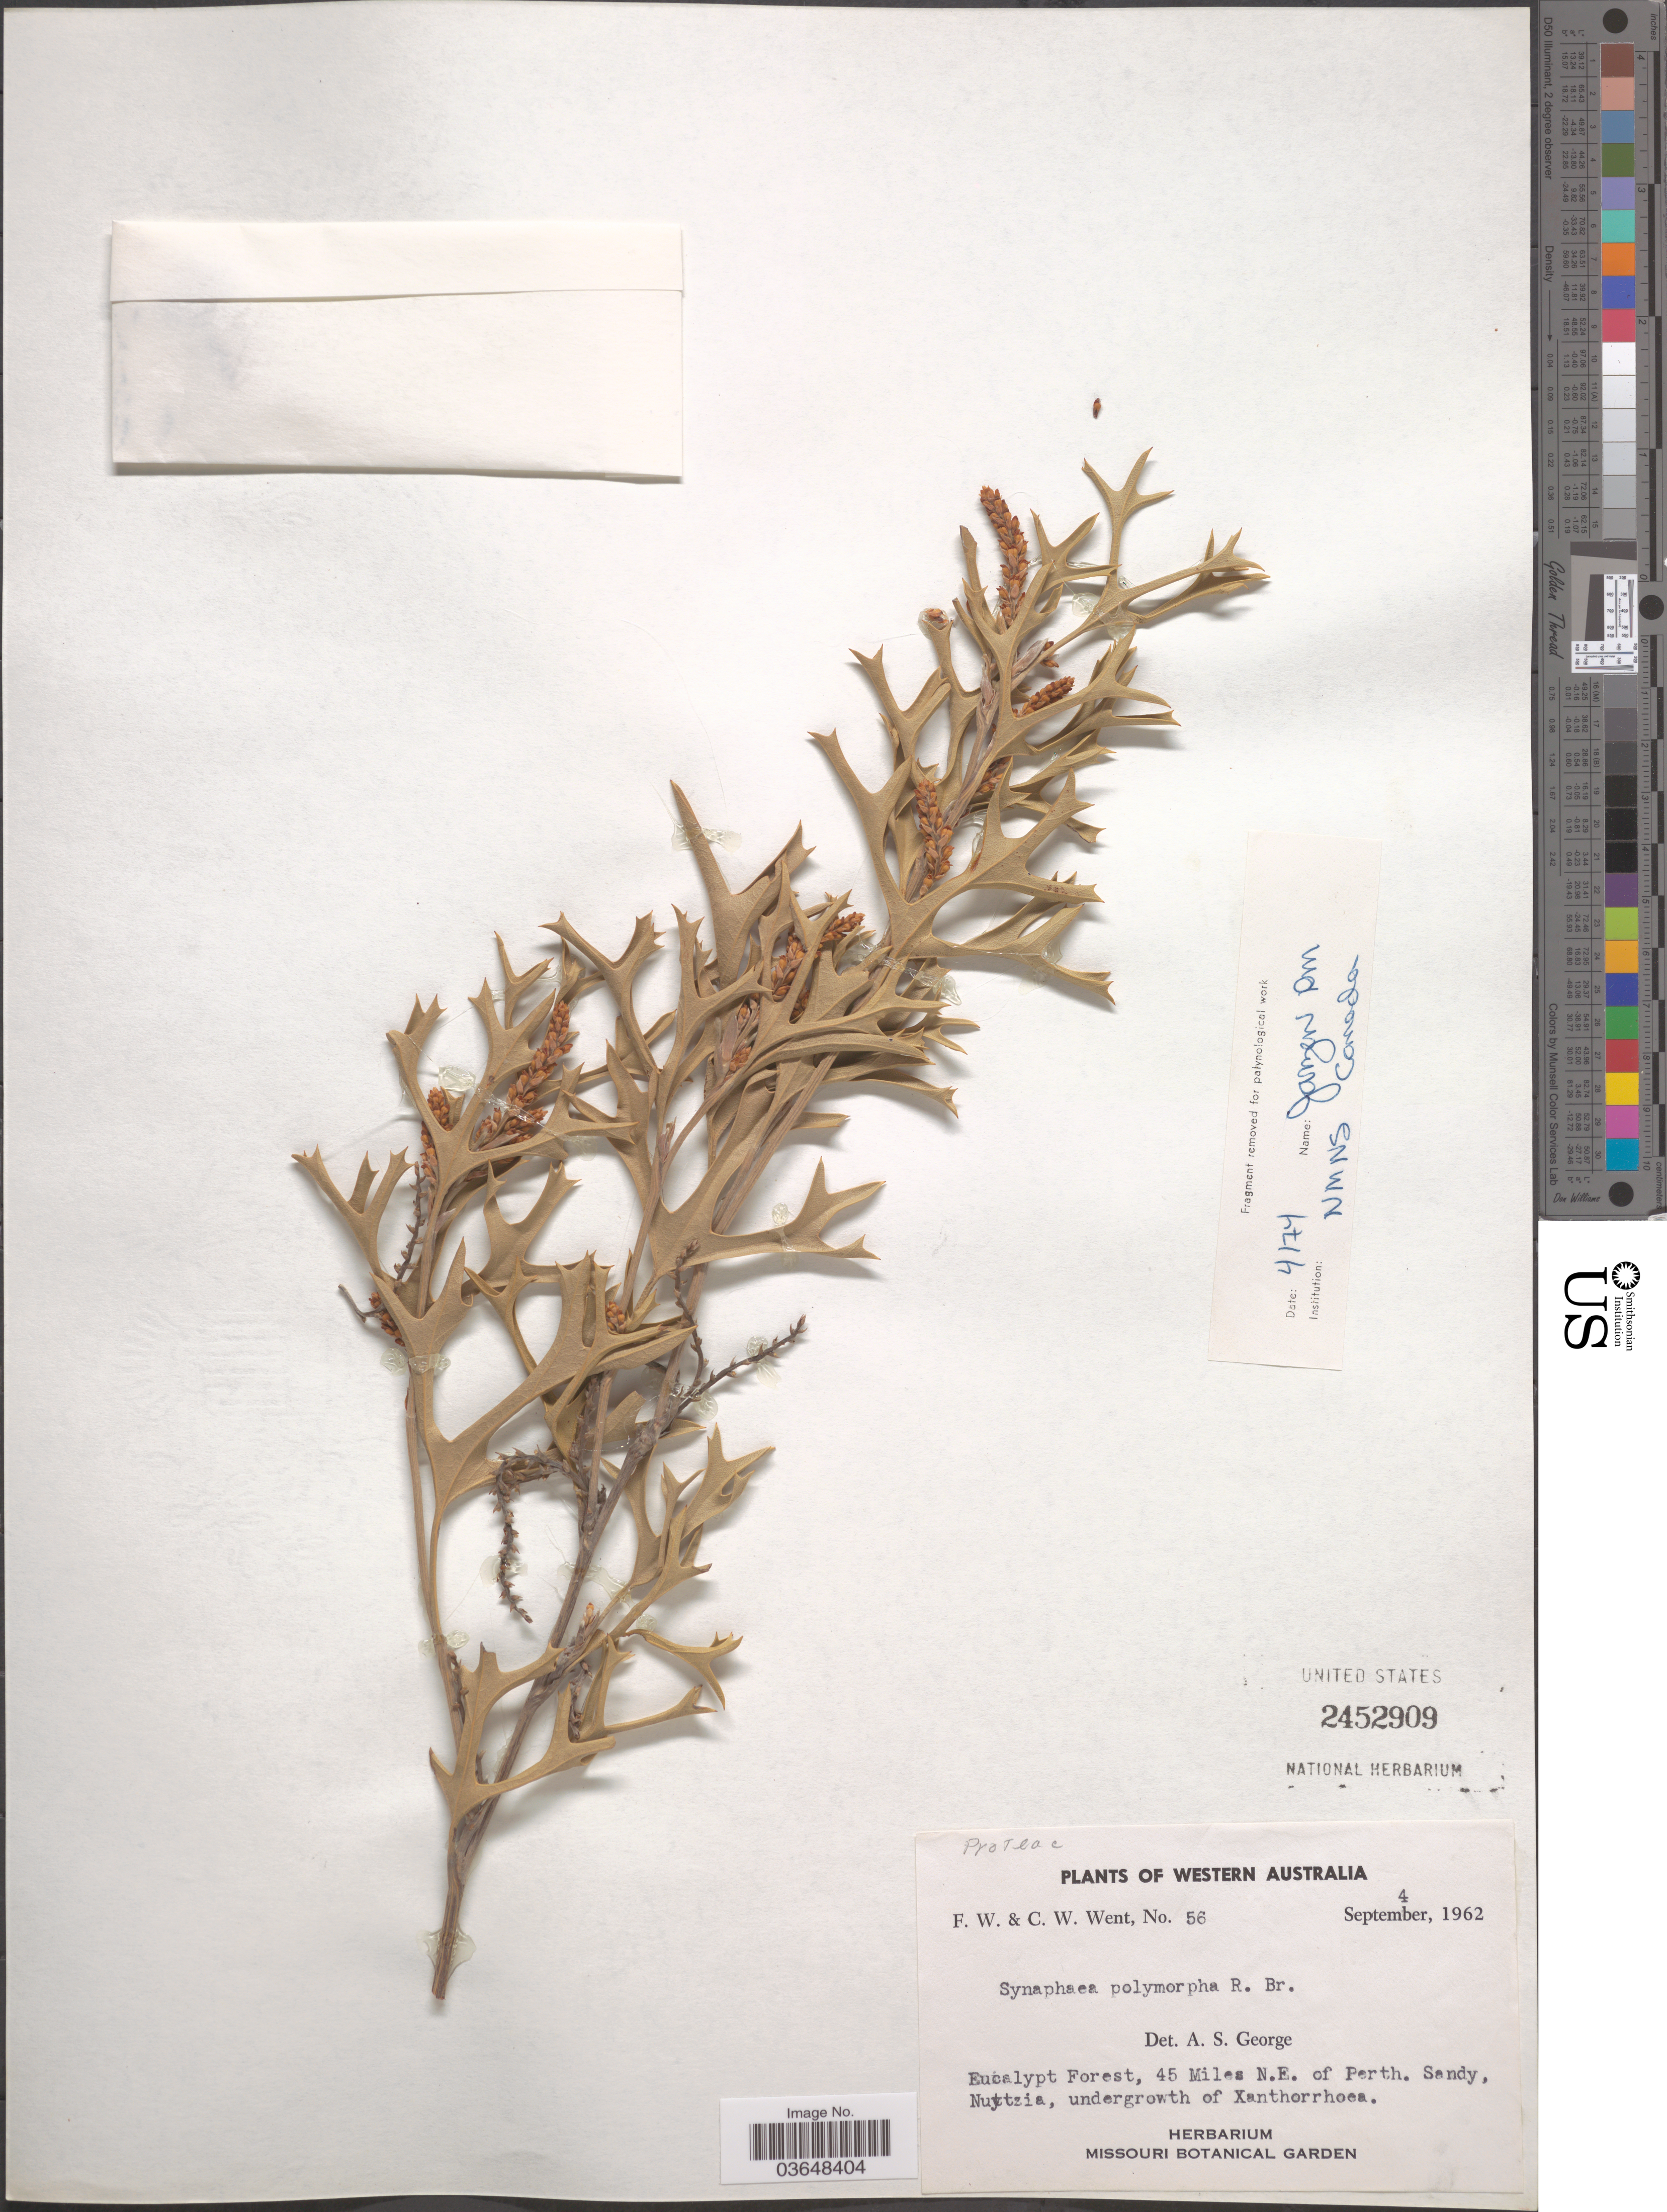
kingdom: Plantae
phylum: Tracheophyta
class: Magnoliopsida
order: Proteales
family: Proteaceae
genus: Synaphea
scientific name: Synaphea polymorpha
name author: R. Br.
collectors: F. W. Went & C. W. Went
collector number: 56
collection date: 1962-09-04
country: Australia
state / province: Western Australia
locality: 45 Miles N.E. of Perth.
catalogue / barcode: US 2452909